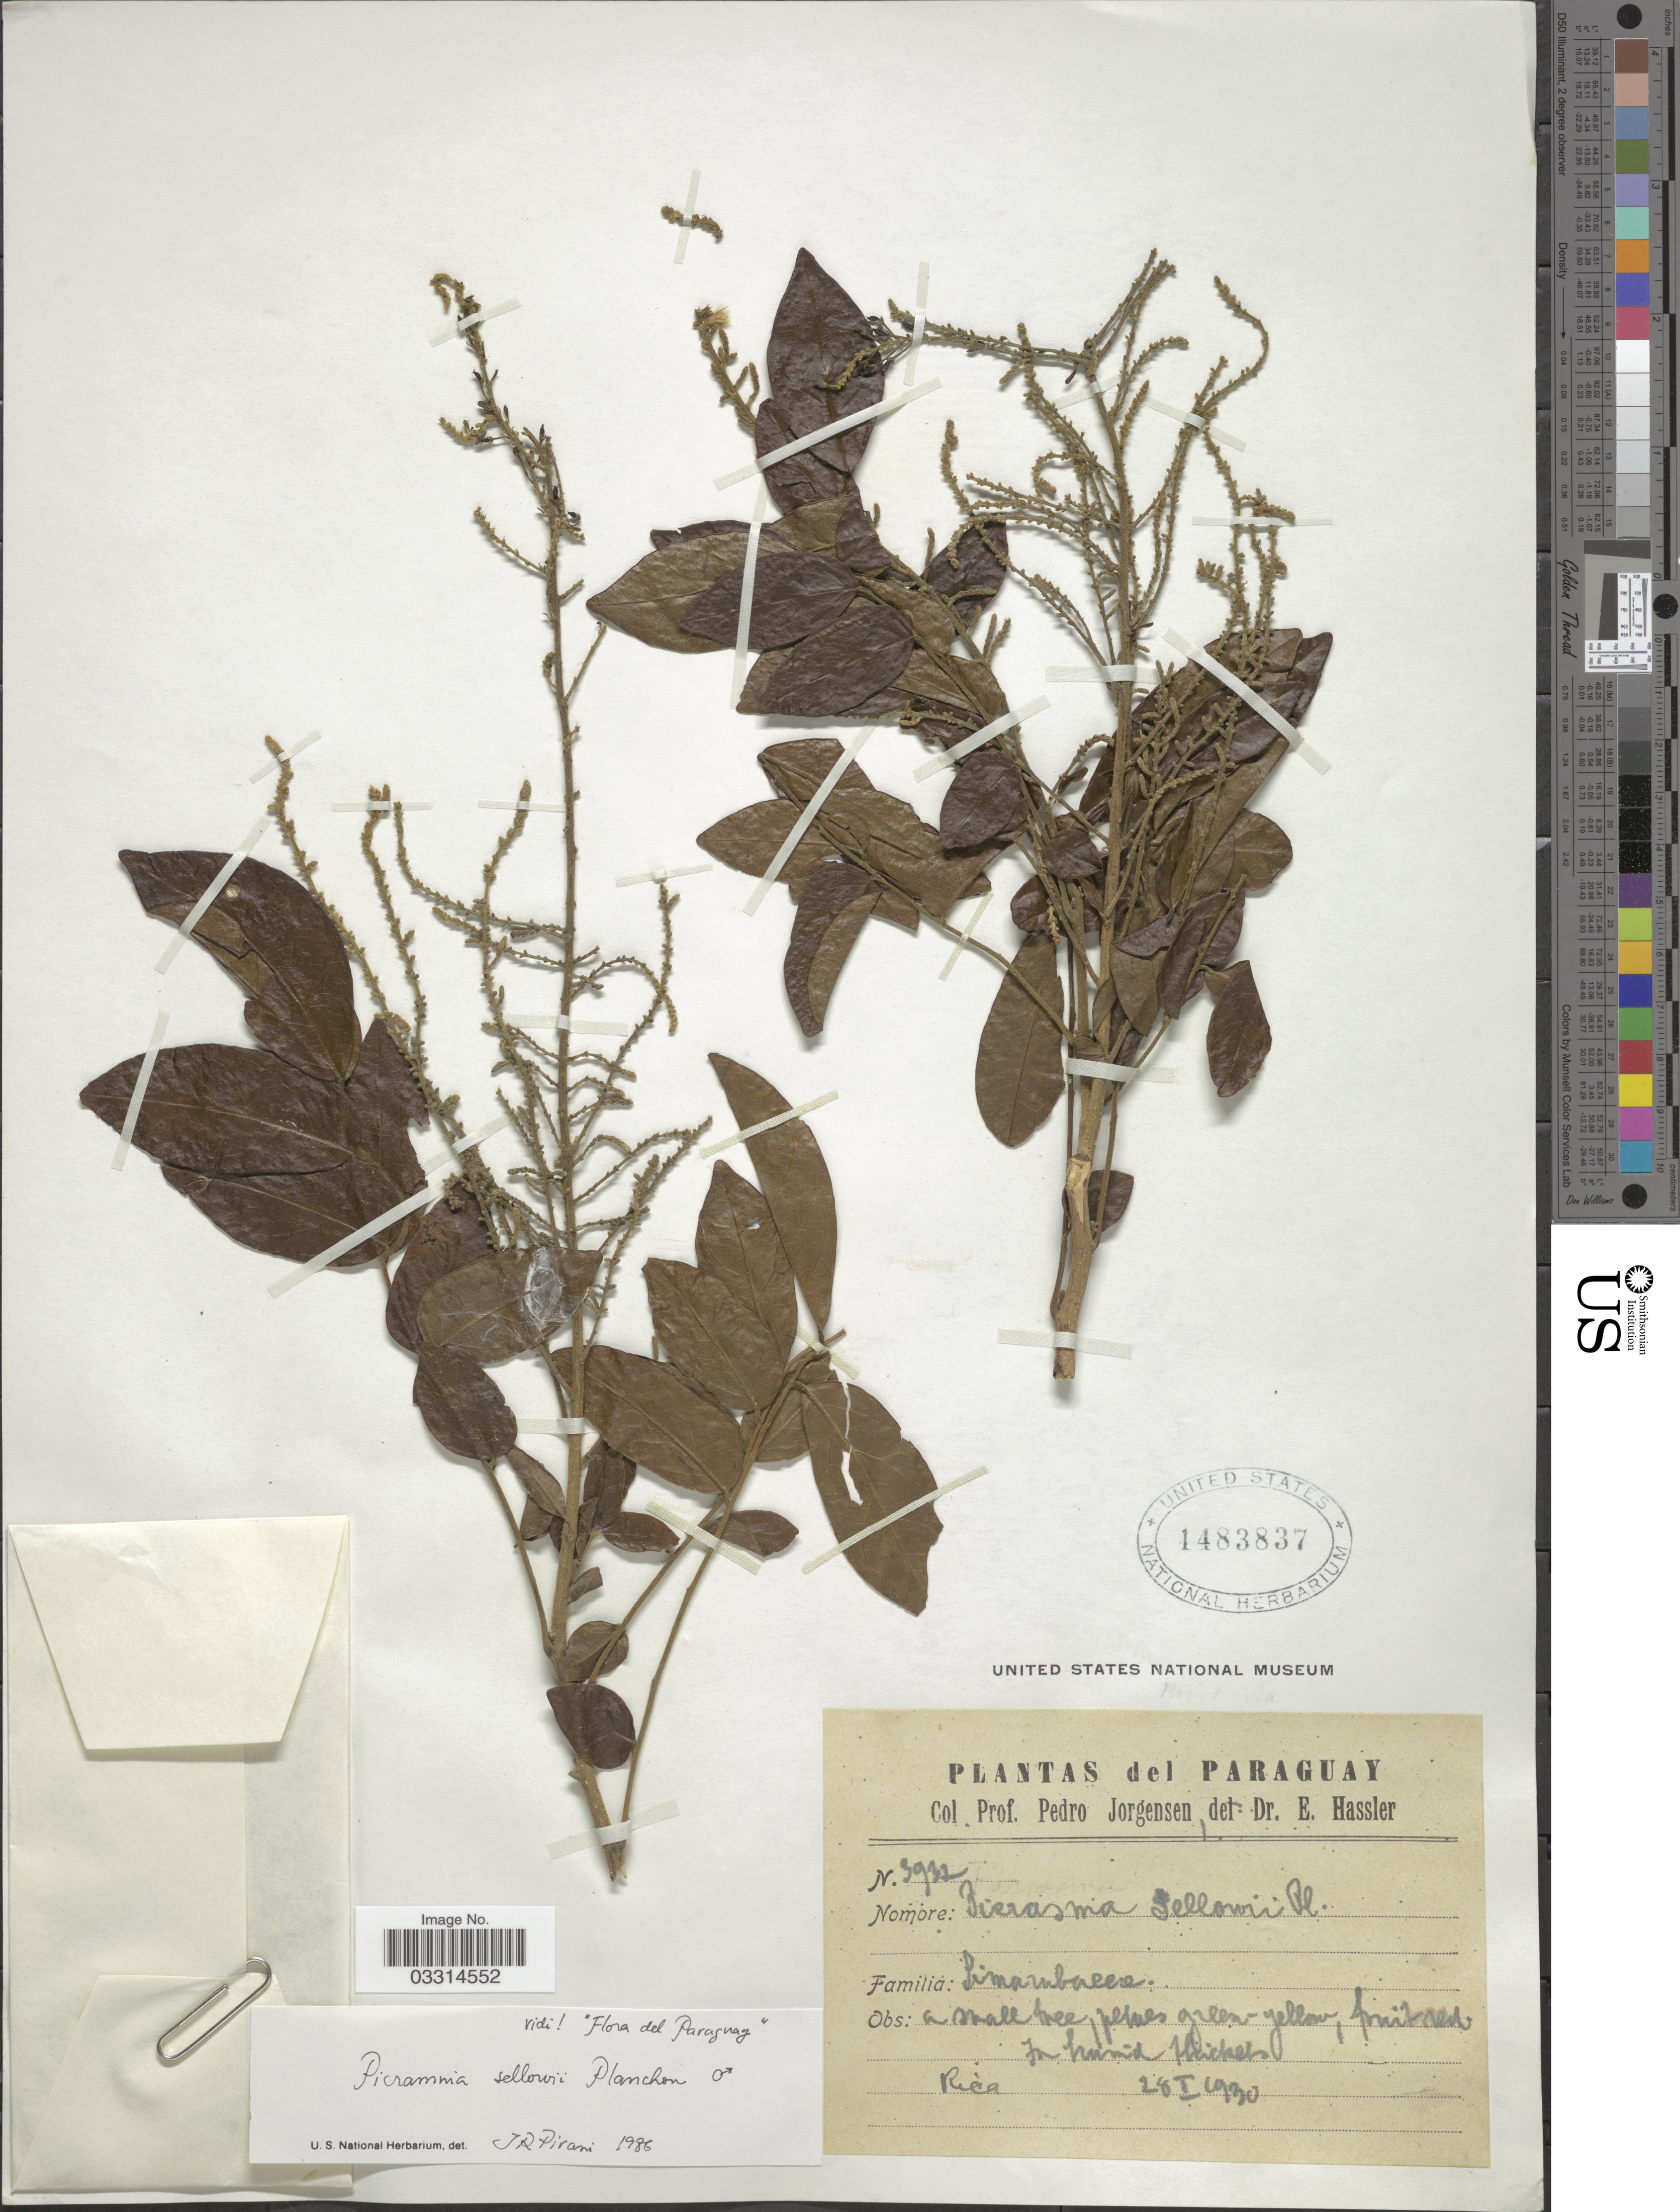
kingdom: Plantae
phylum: Tracheophyta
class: Magnoliopsida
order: Picramniales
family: Picramniaceae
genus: Picramnia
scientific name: Picramnia sellowii subsp. sellowii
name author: Planch.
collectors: P. Jörgensen & E. Hassler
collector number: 3932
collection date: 1930-01-28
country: Paraguay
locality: Rica.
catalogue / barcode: US 1483837